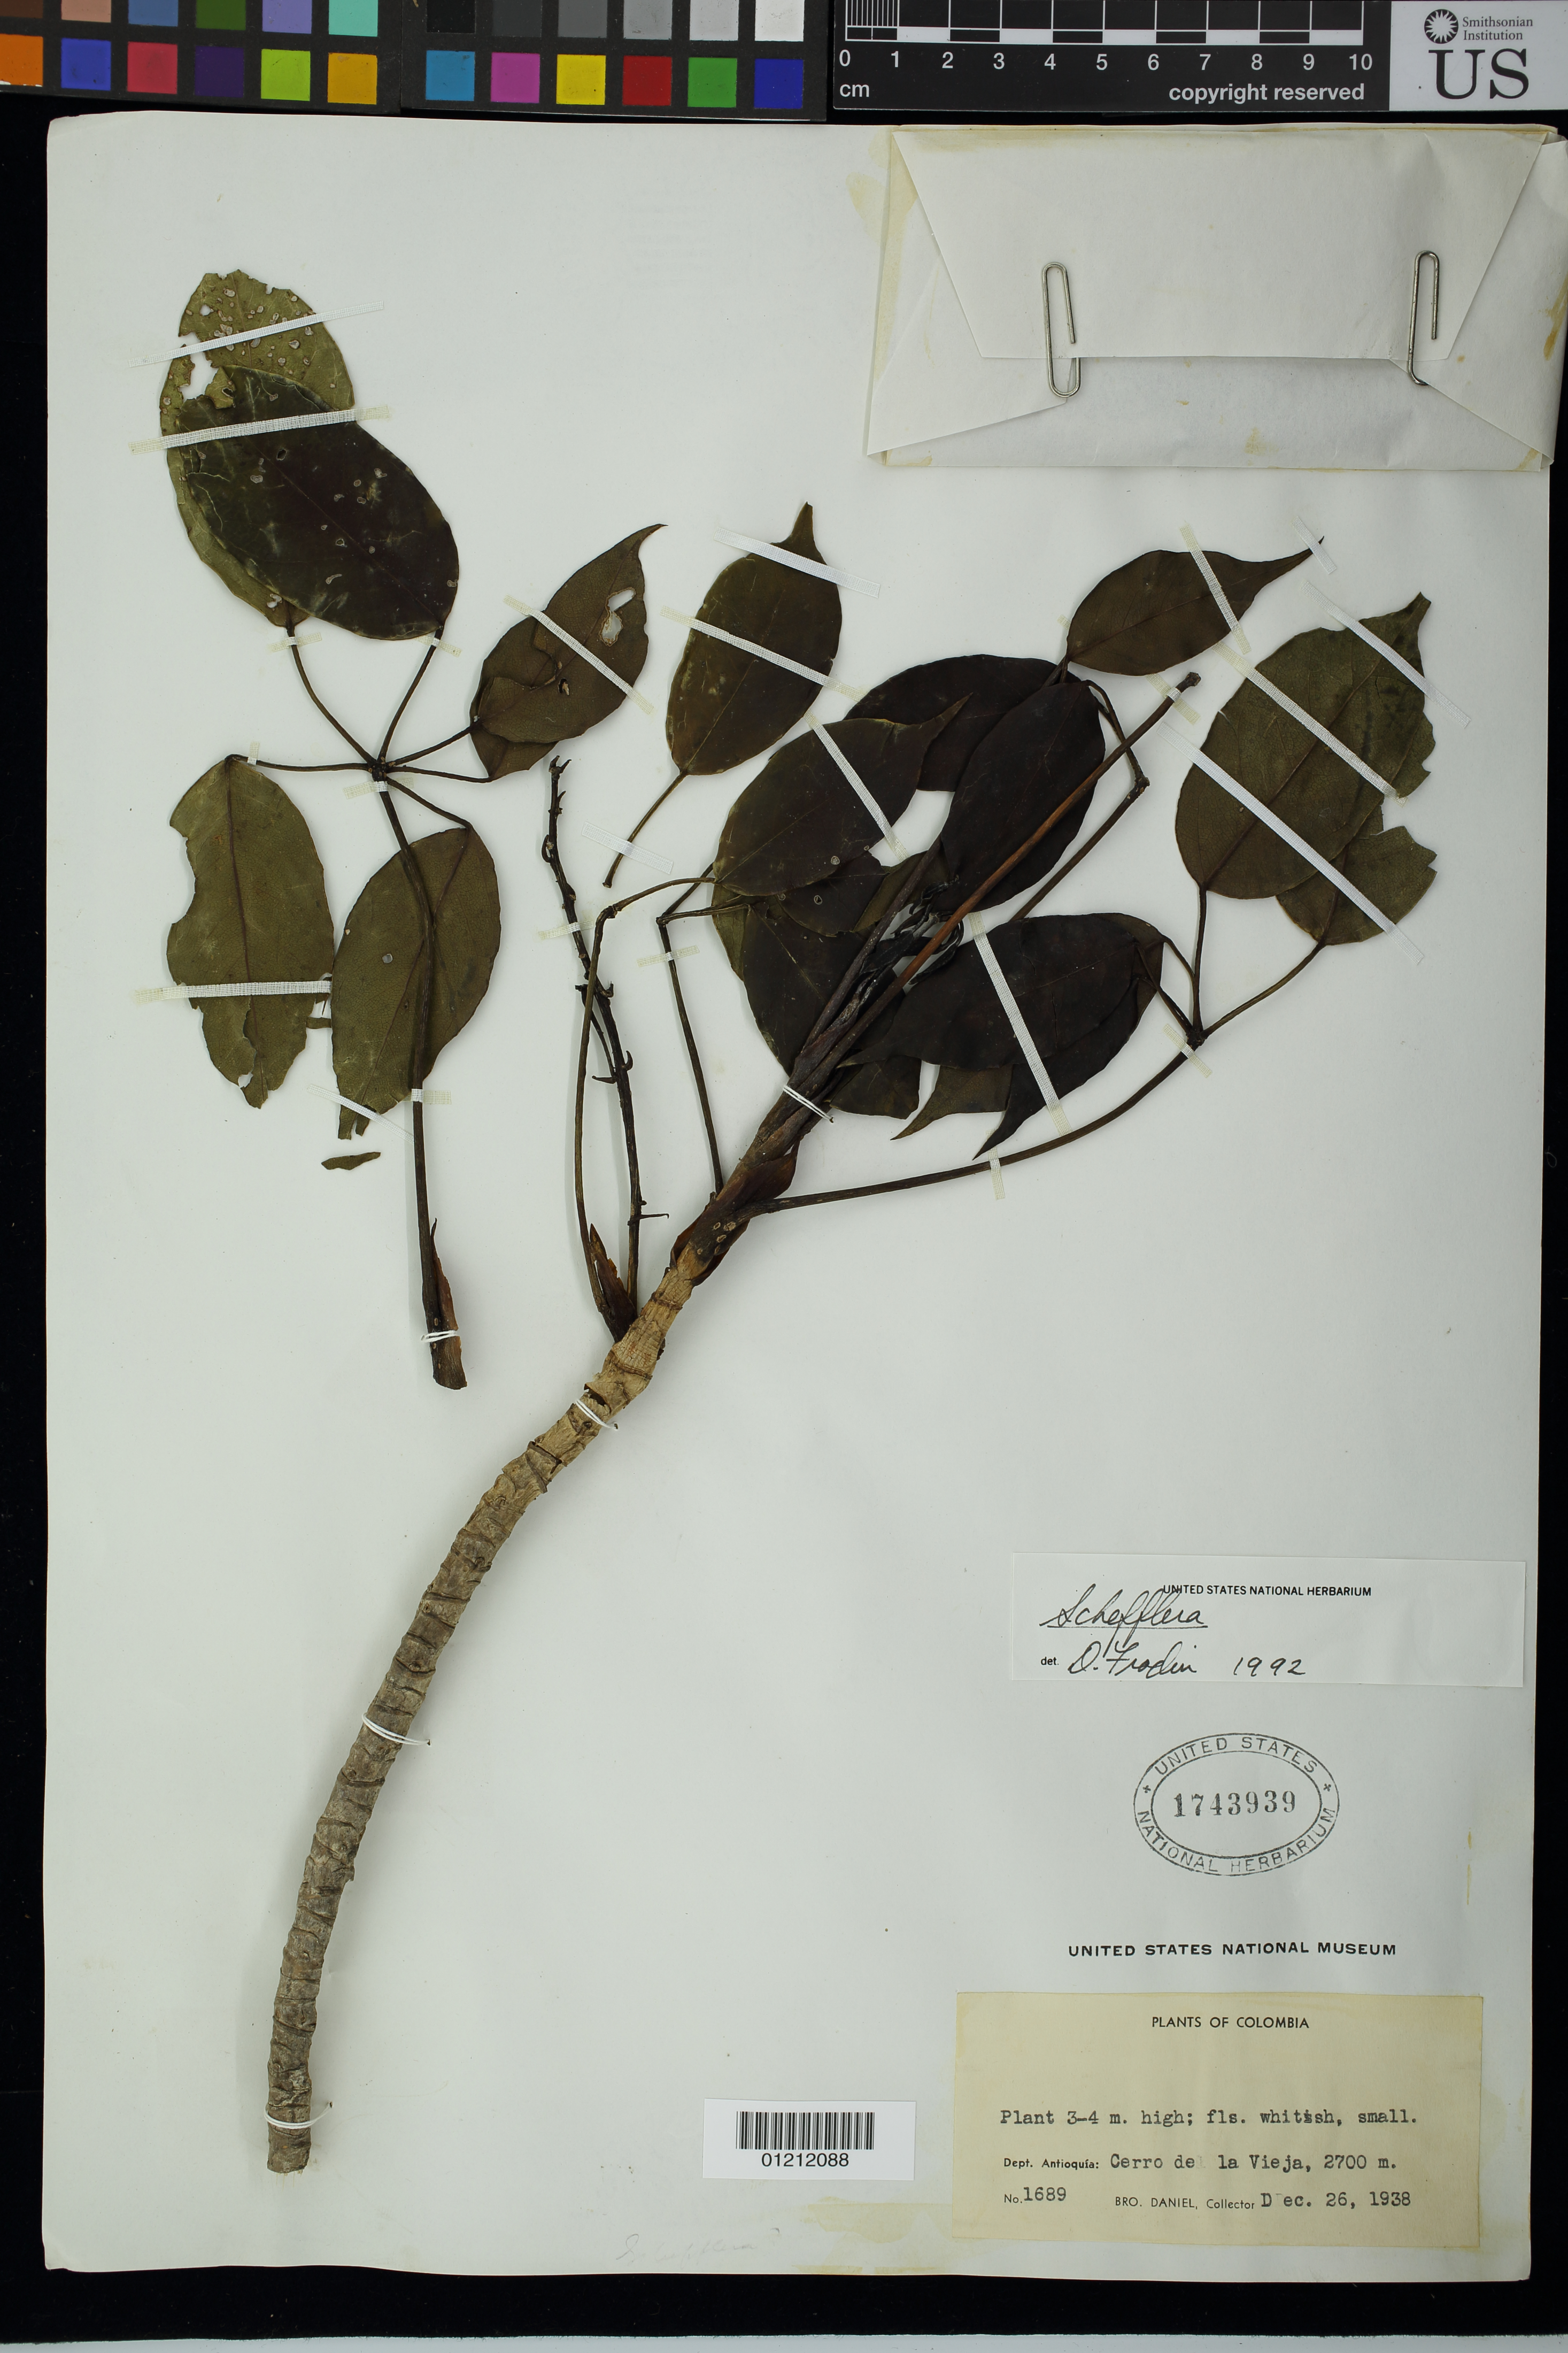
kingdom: Plantae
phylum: Tracheophyta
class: Magnoliopsida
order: Apiales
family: Araliaceae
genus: Schefflera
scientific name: Schefflera sp.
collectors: Bro. Daniel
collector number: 1689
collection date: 1938-12-26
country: Colombia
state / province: Antioquia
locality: Cerro de la Vieja.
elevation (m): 2700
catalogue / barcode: US 1743939